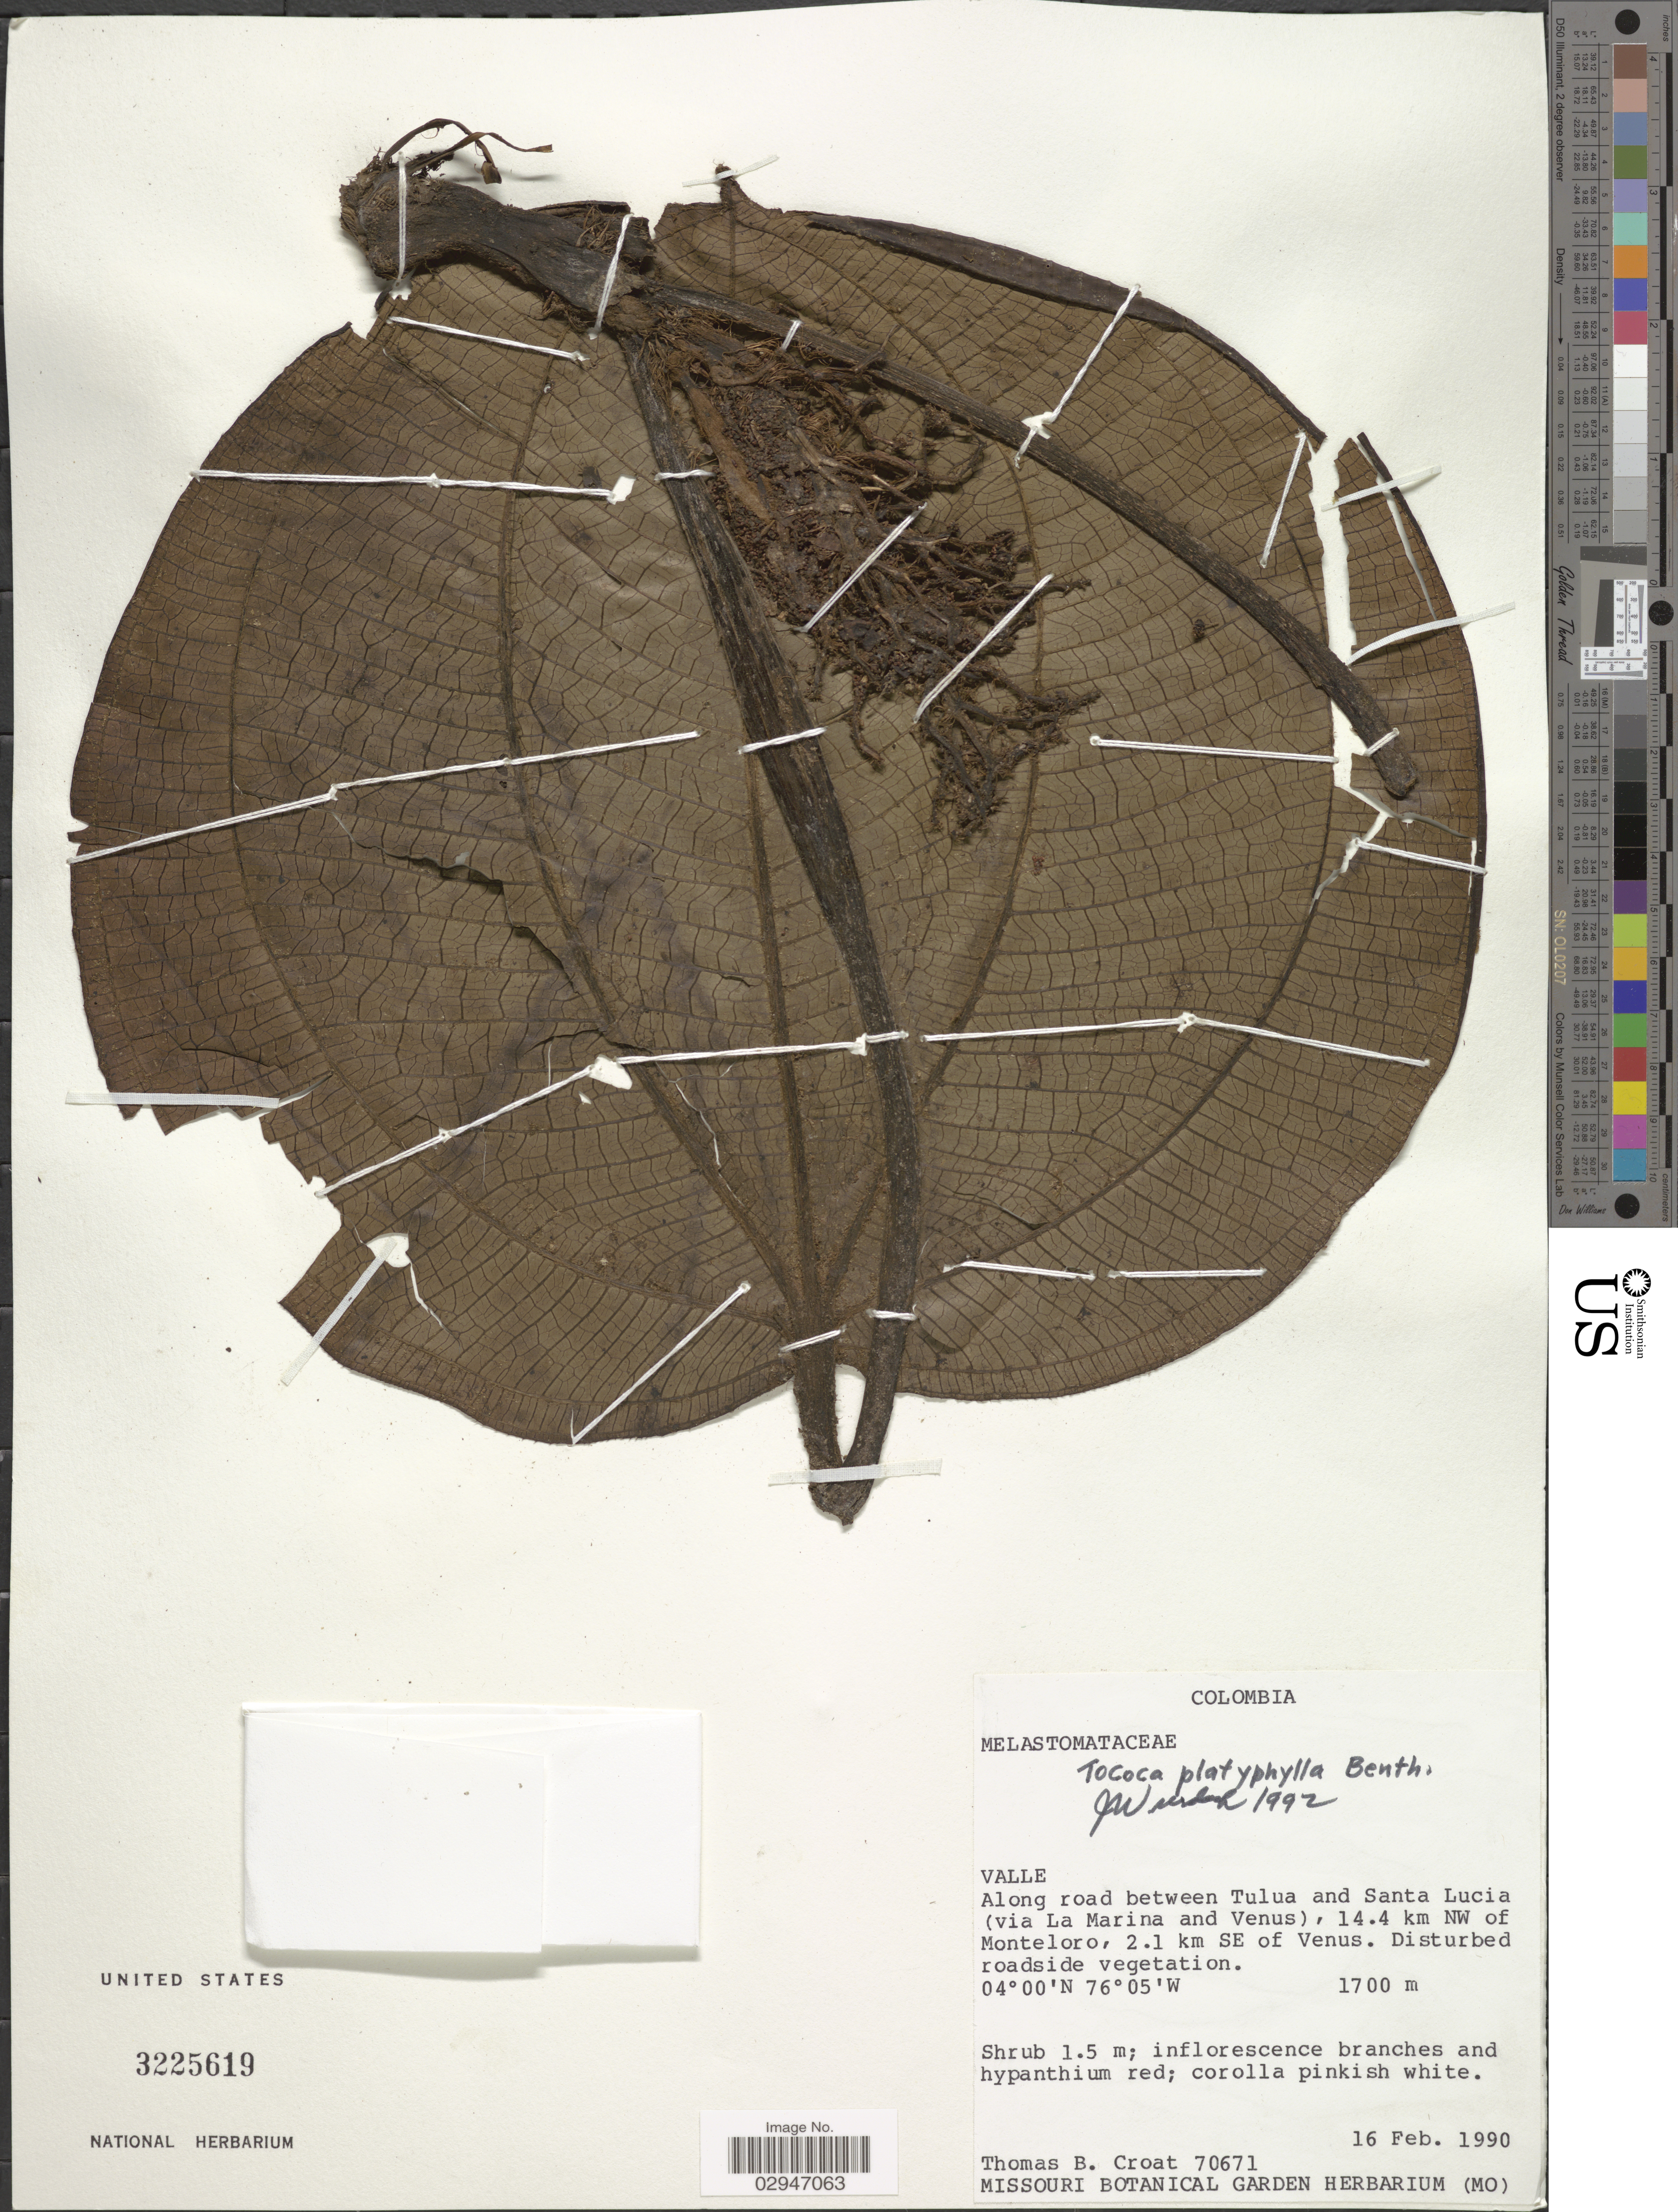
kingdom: Plantae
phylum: Tracheophyta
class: Magnoliopsida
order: Myrtales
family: Melastomataceae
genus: Tococa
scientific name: Tococa platyphylla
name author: Benth.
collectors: T. B. Croat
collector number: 70671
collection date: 1990-02-16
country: Colombia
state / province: Valle del Cauca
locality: Along road between Tulua and Santa Lucia (via La Marina and Venus), 14.4 km NW of Monteloro, 2.1 km SE of Venus.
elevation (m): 1700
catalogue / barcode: US 3225619